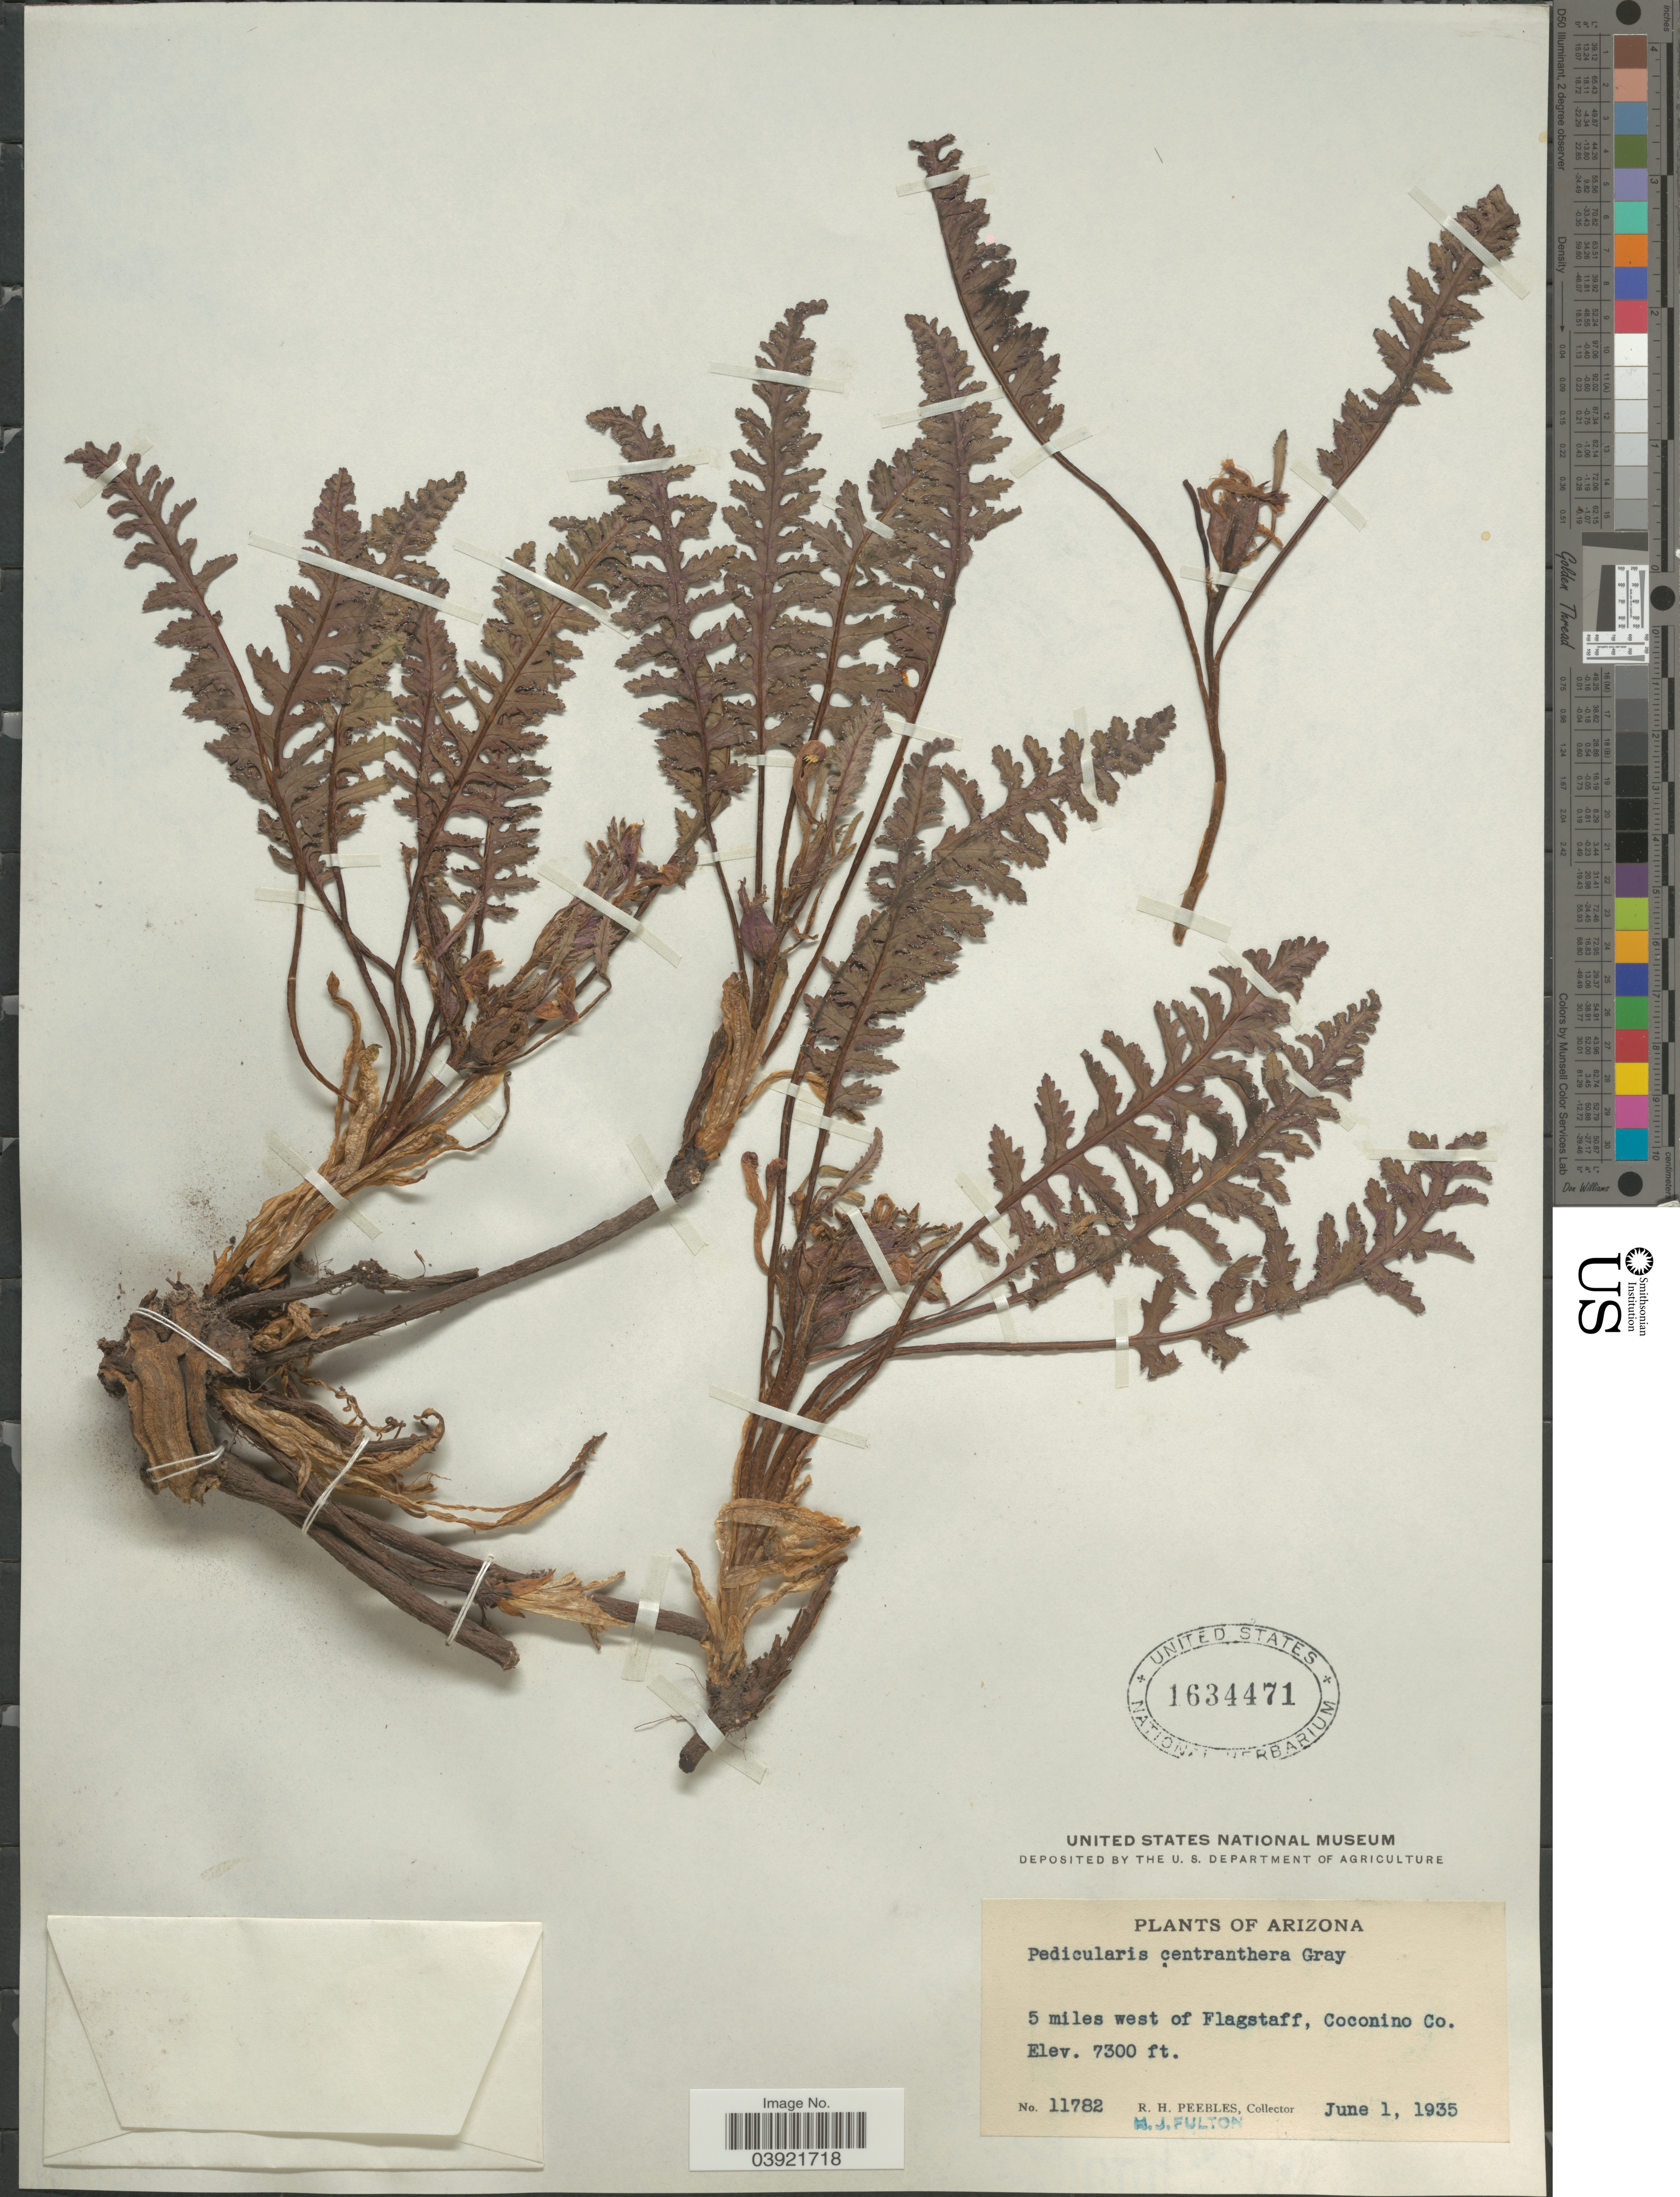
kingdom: Plantae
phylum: Tracheophyta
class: Magnoliopsida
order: Lamiales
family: Orobanchaceae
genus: Pedicularis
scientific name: Pedicularis centranthera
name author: A. Gray in Emory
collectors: R. H. Peebles & H. Fulton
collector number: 11782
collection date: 1935-06-01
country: United States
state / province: Arizona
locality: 5 miles west of Flagstaff, Coconino Co.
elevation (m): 2225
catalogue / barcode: US 1634471